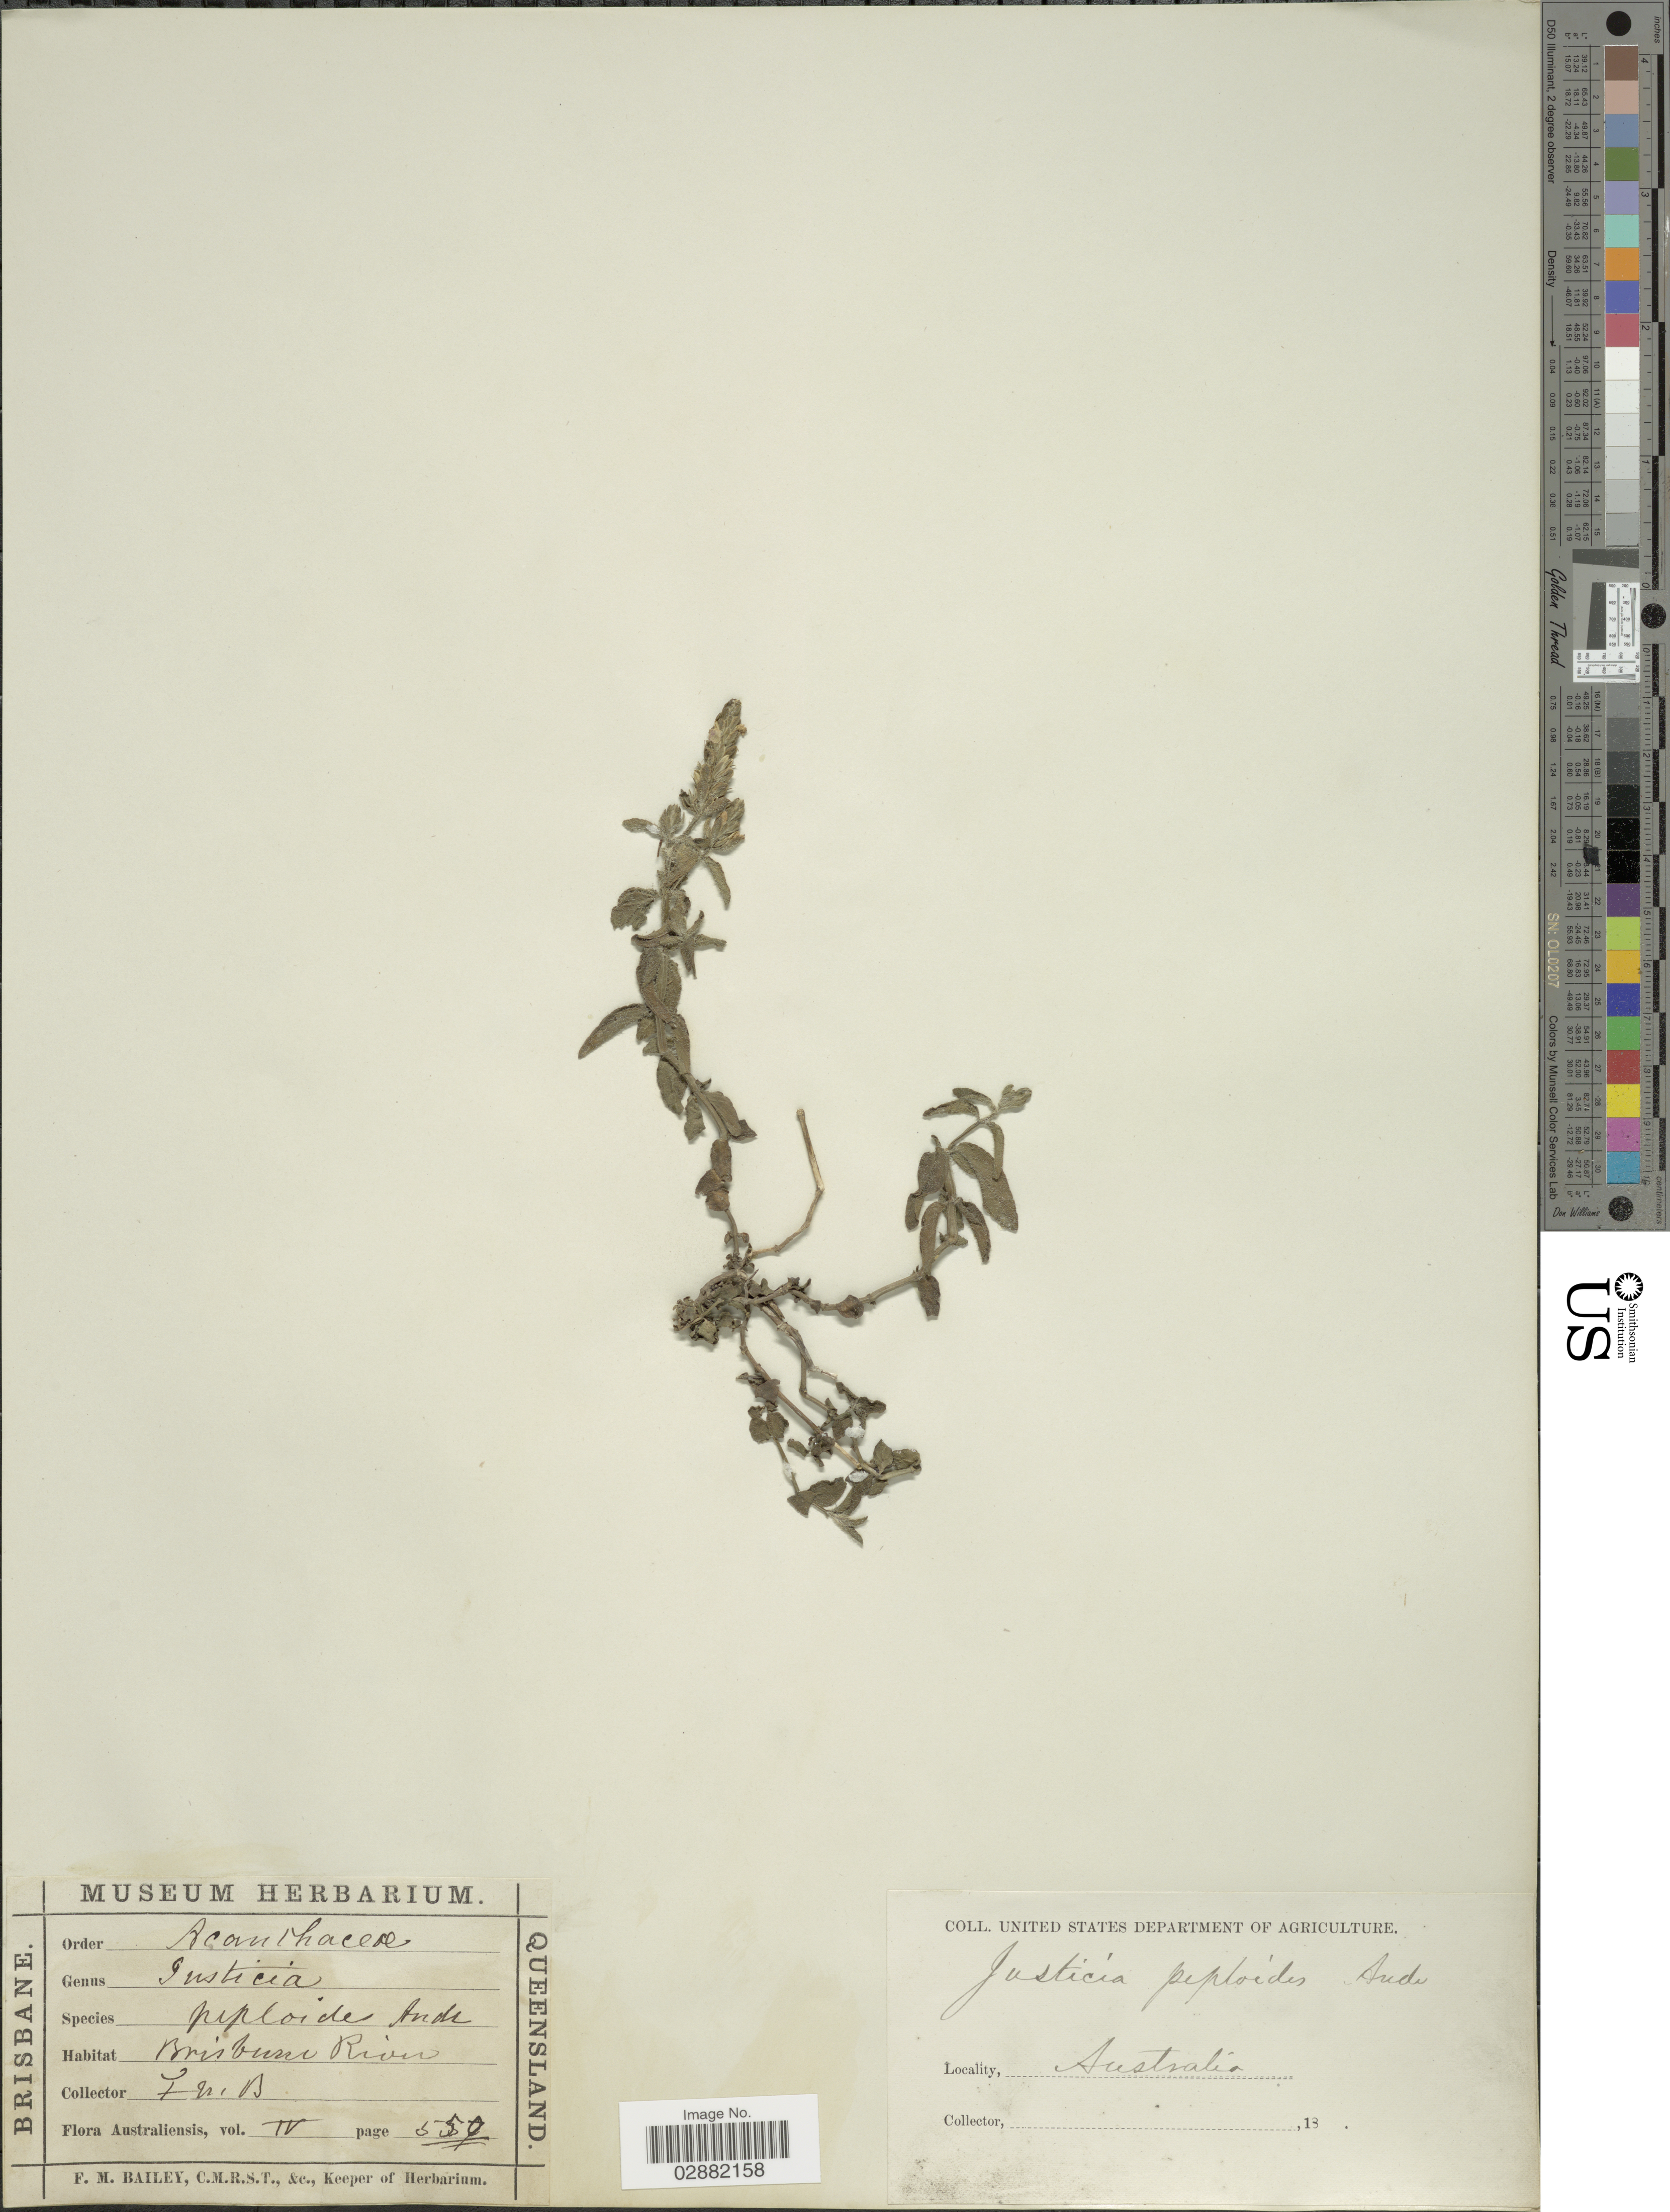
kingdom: Plantae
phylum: Tracheophyta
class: Magnoliopsida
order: Lamiales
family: Acanthaceae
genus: Justicia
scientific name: Justicia peploides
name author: (Nees) T. Anderson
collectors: F. M. Bailey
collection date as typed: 18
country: Australia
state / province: Queensland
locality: Brisbane River.